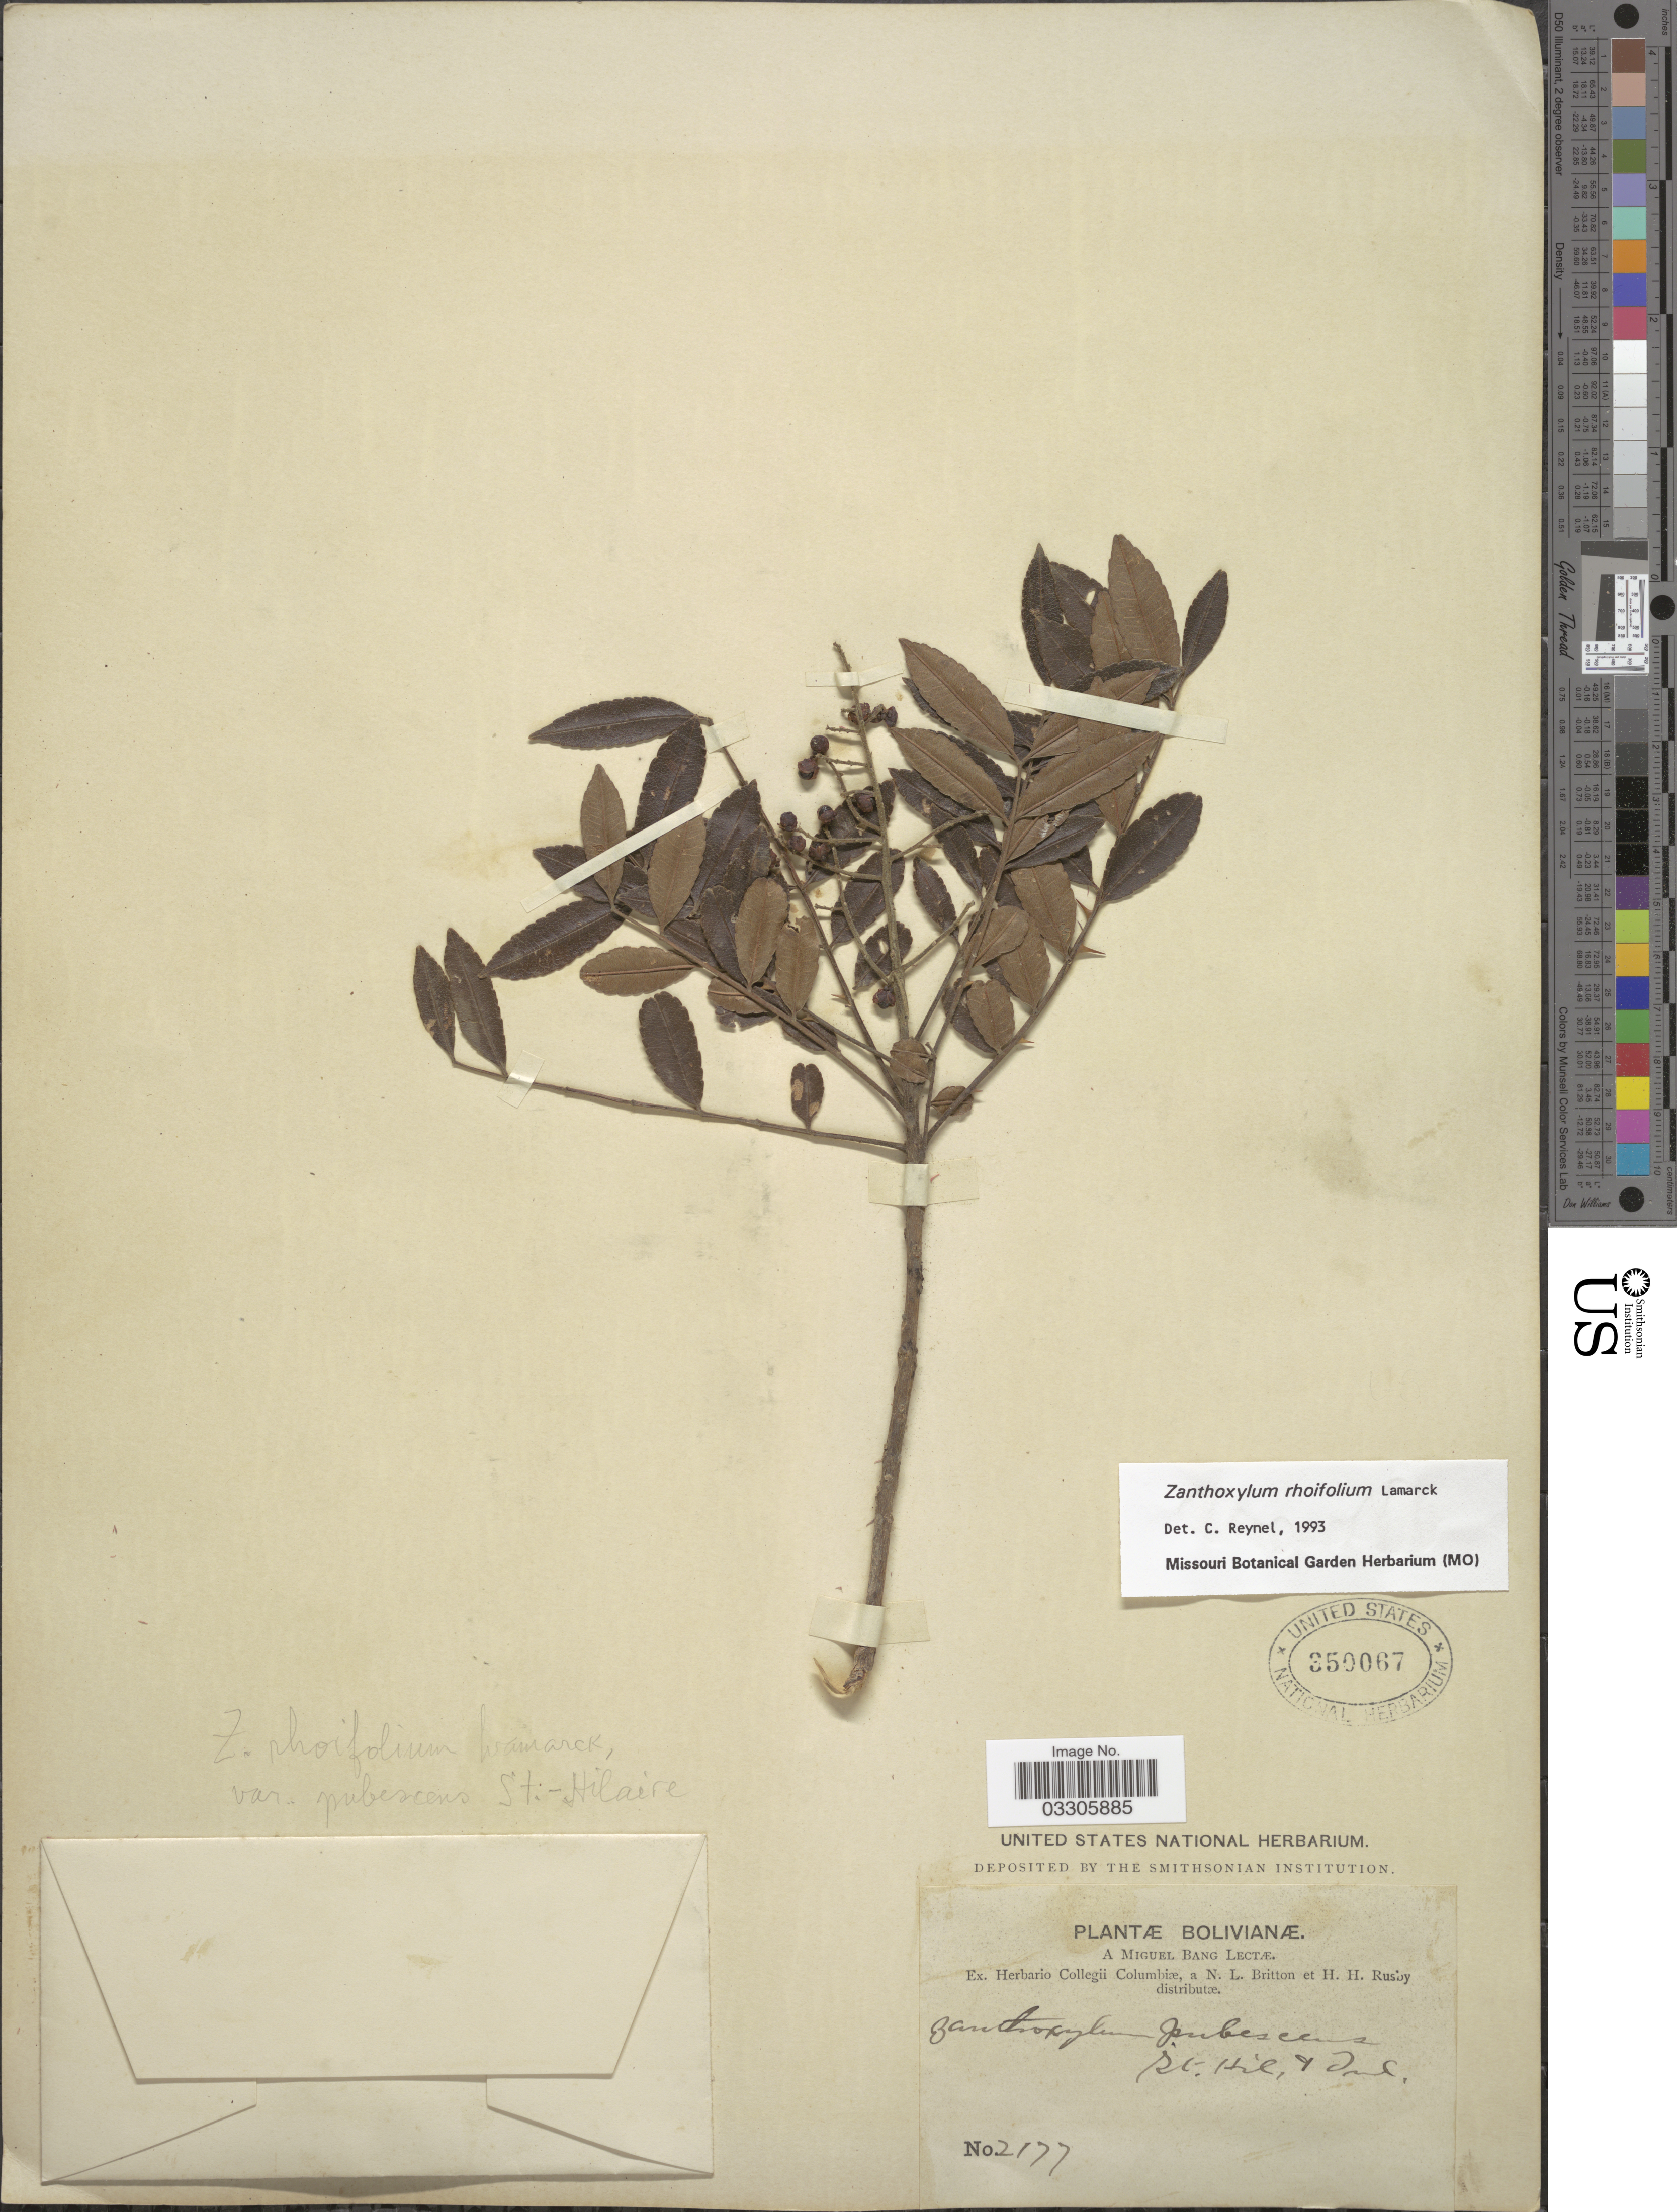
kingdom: Plantae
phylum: Tracheophyta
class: Magnoliopsida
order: Sapindales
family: Rutaceae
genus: Zanthoxylum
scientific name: Zanthoxylum rhoifolium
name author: Lam.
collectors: M. Bang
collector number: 2177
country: Bolivia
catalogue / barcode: US 350067